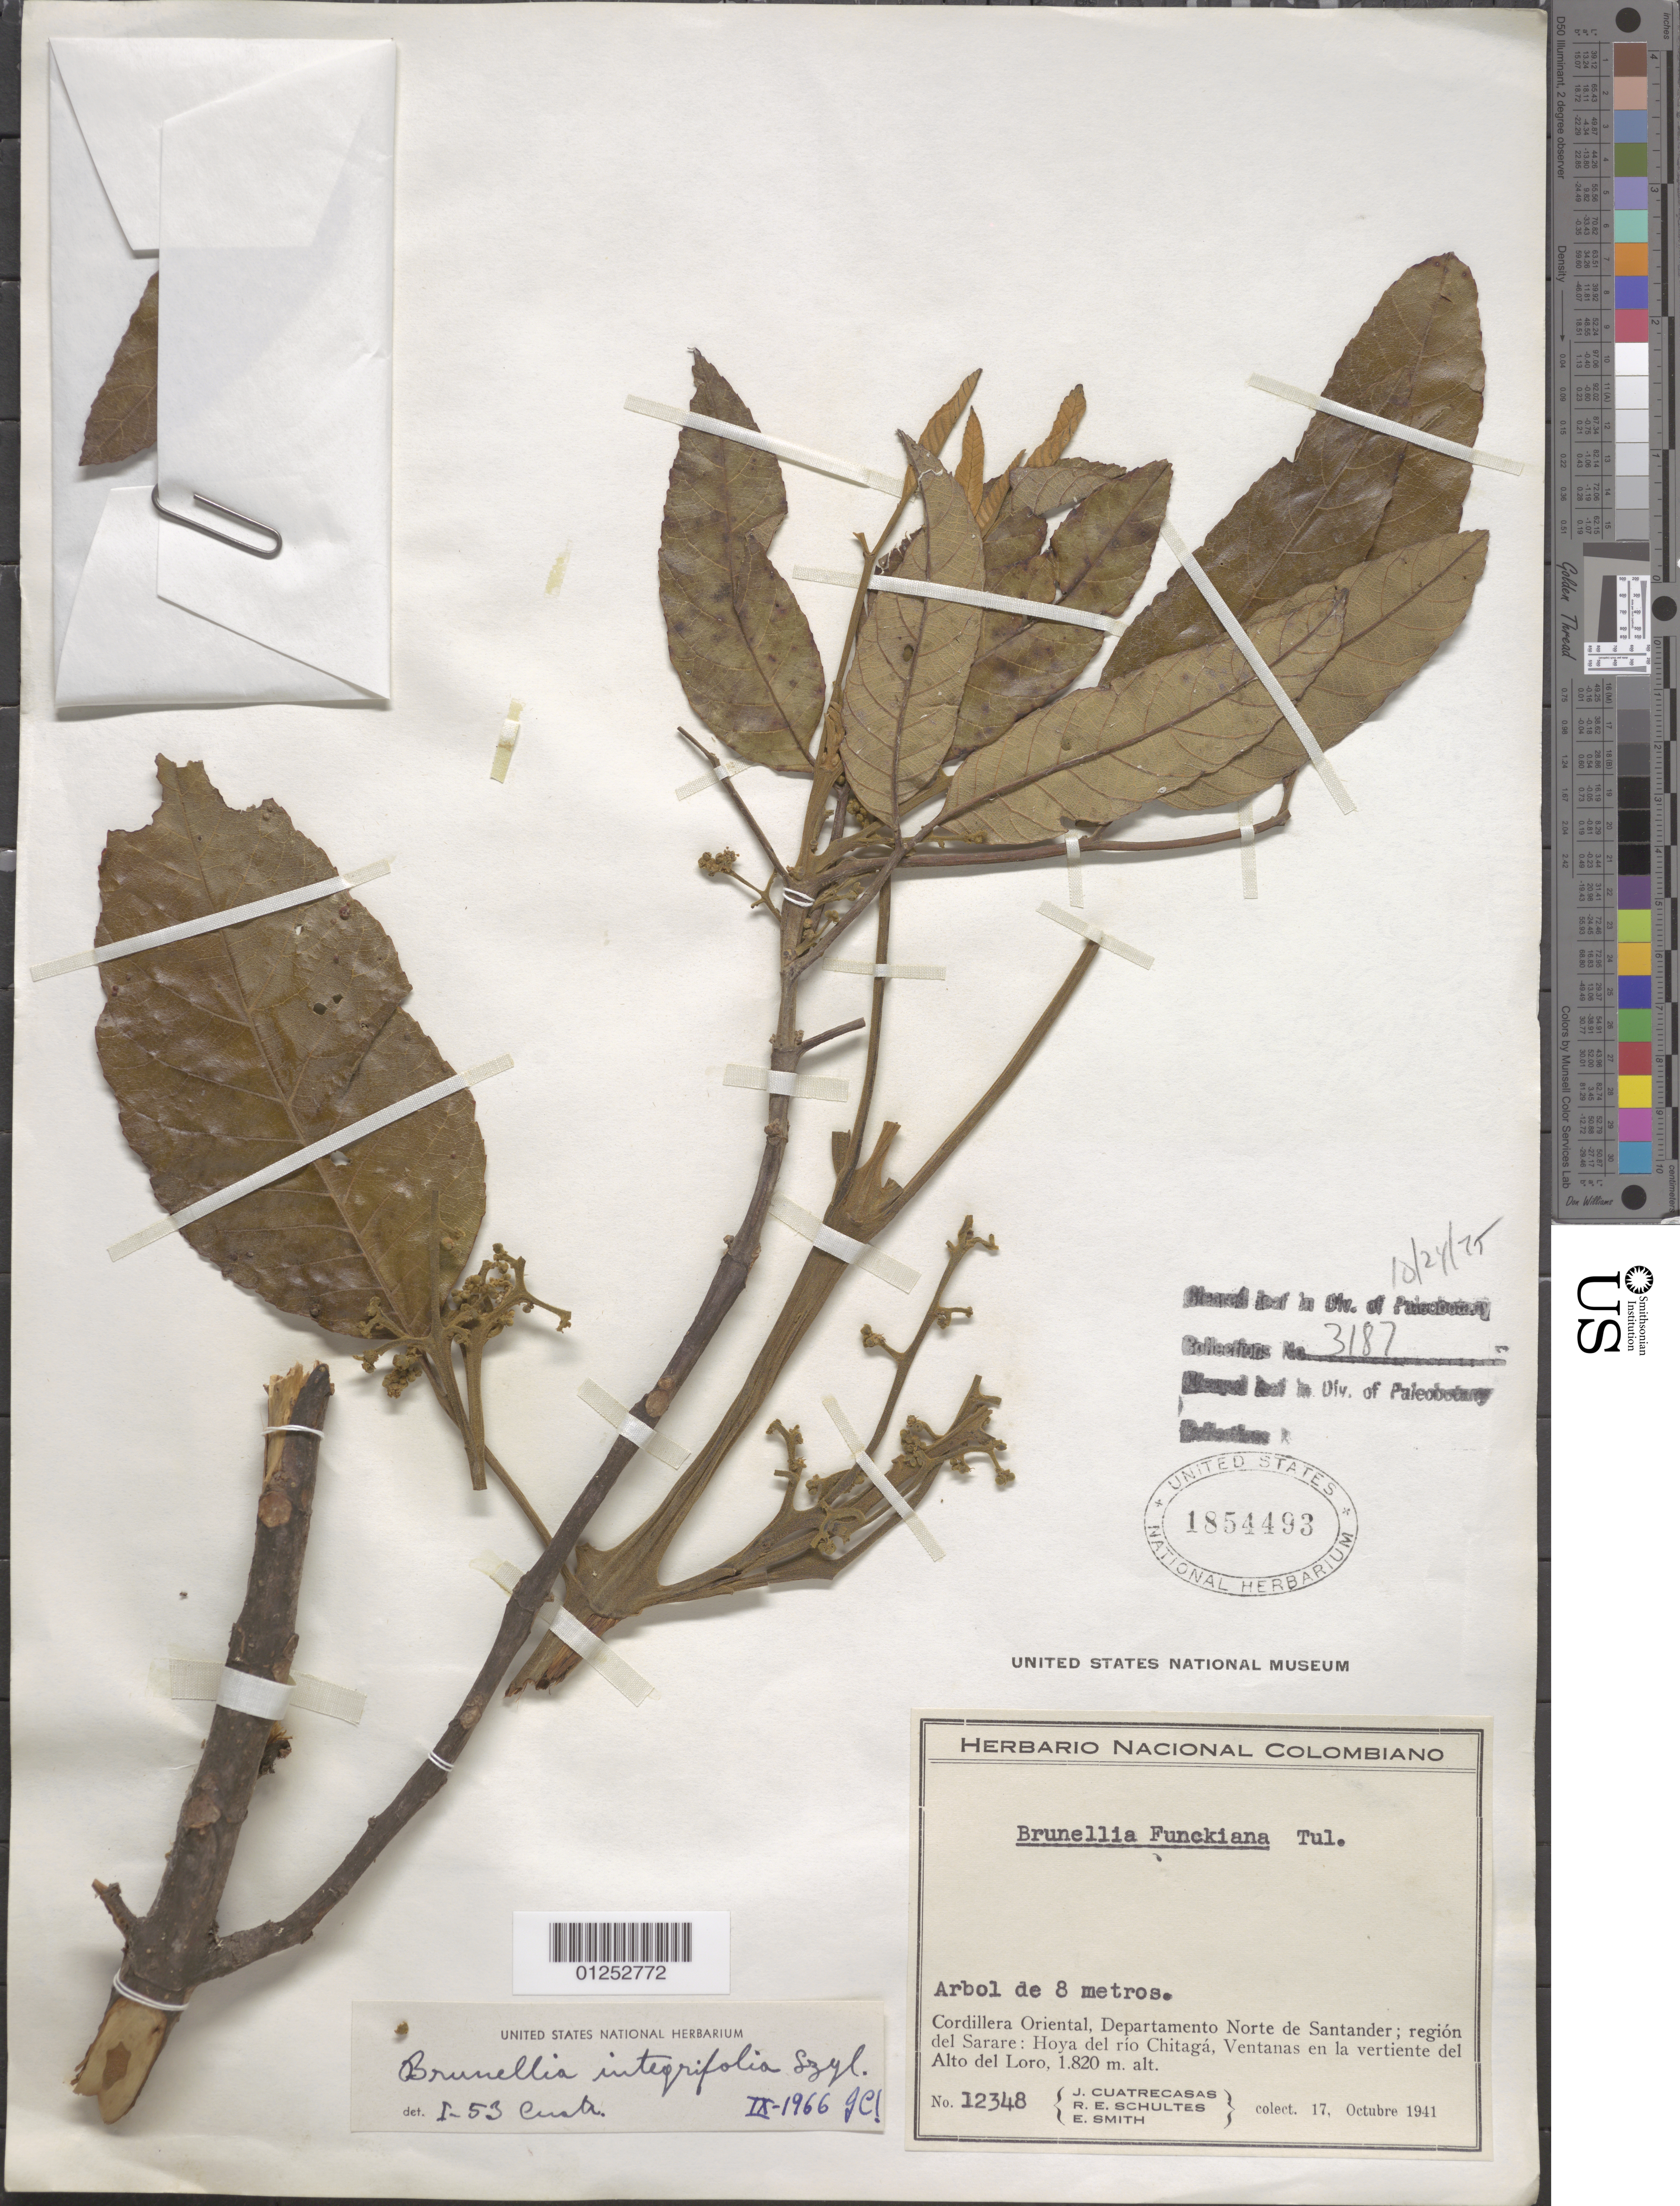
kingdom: Plantae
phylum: Tracheophyta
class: Magnoliopsida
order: Oxalidales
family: Brunelliaceae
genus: Brunellia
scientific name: Brunellia integrifolia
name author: Szyszyl.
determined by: Cuatrecasas, J.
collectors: J. Cuatrecasas, R. E. Schultes & C. E. Smith Jr.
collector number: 12348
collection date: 1941-10-17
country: Colombia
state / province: Norte de Santander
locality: Cordillera Oriental, región del Sarare, hoya del Río Chitaga, Ventanas en la vertiente del Alto del Loro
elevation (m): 1820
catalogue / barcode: US 1854493